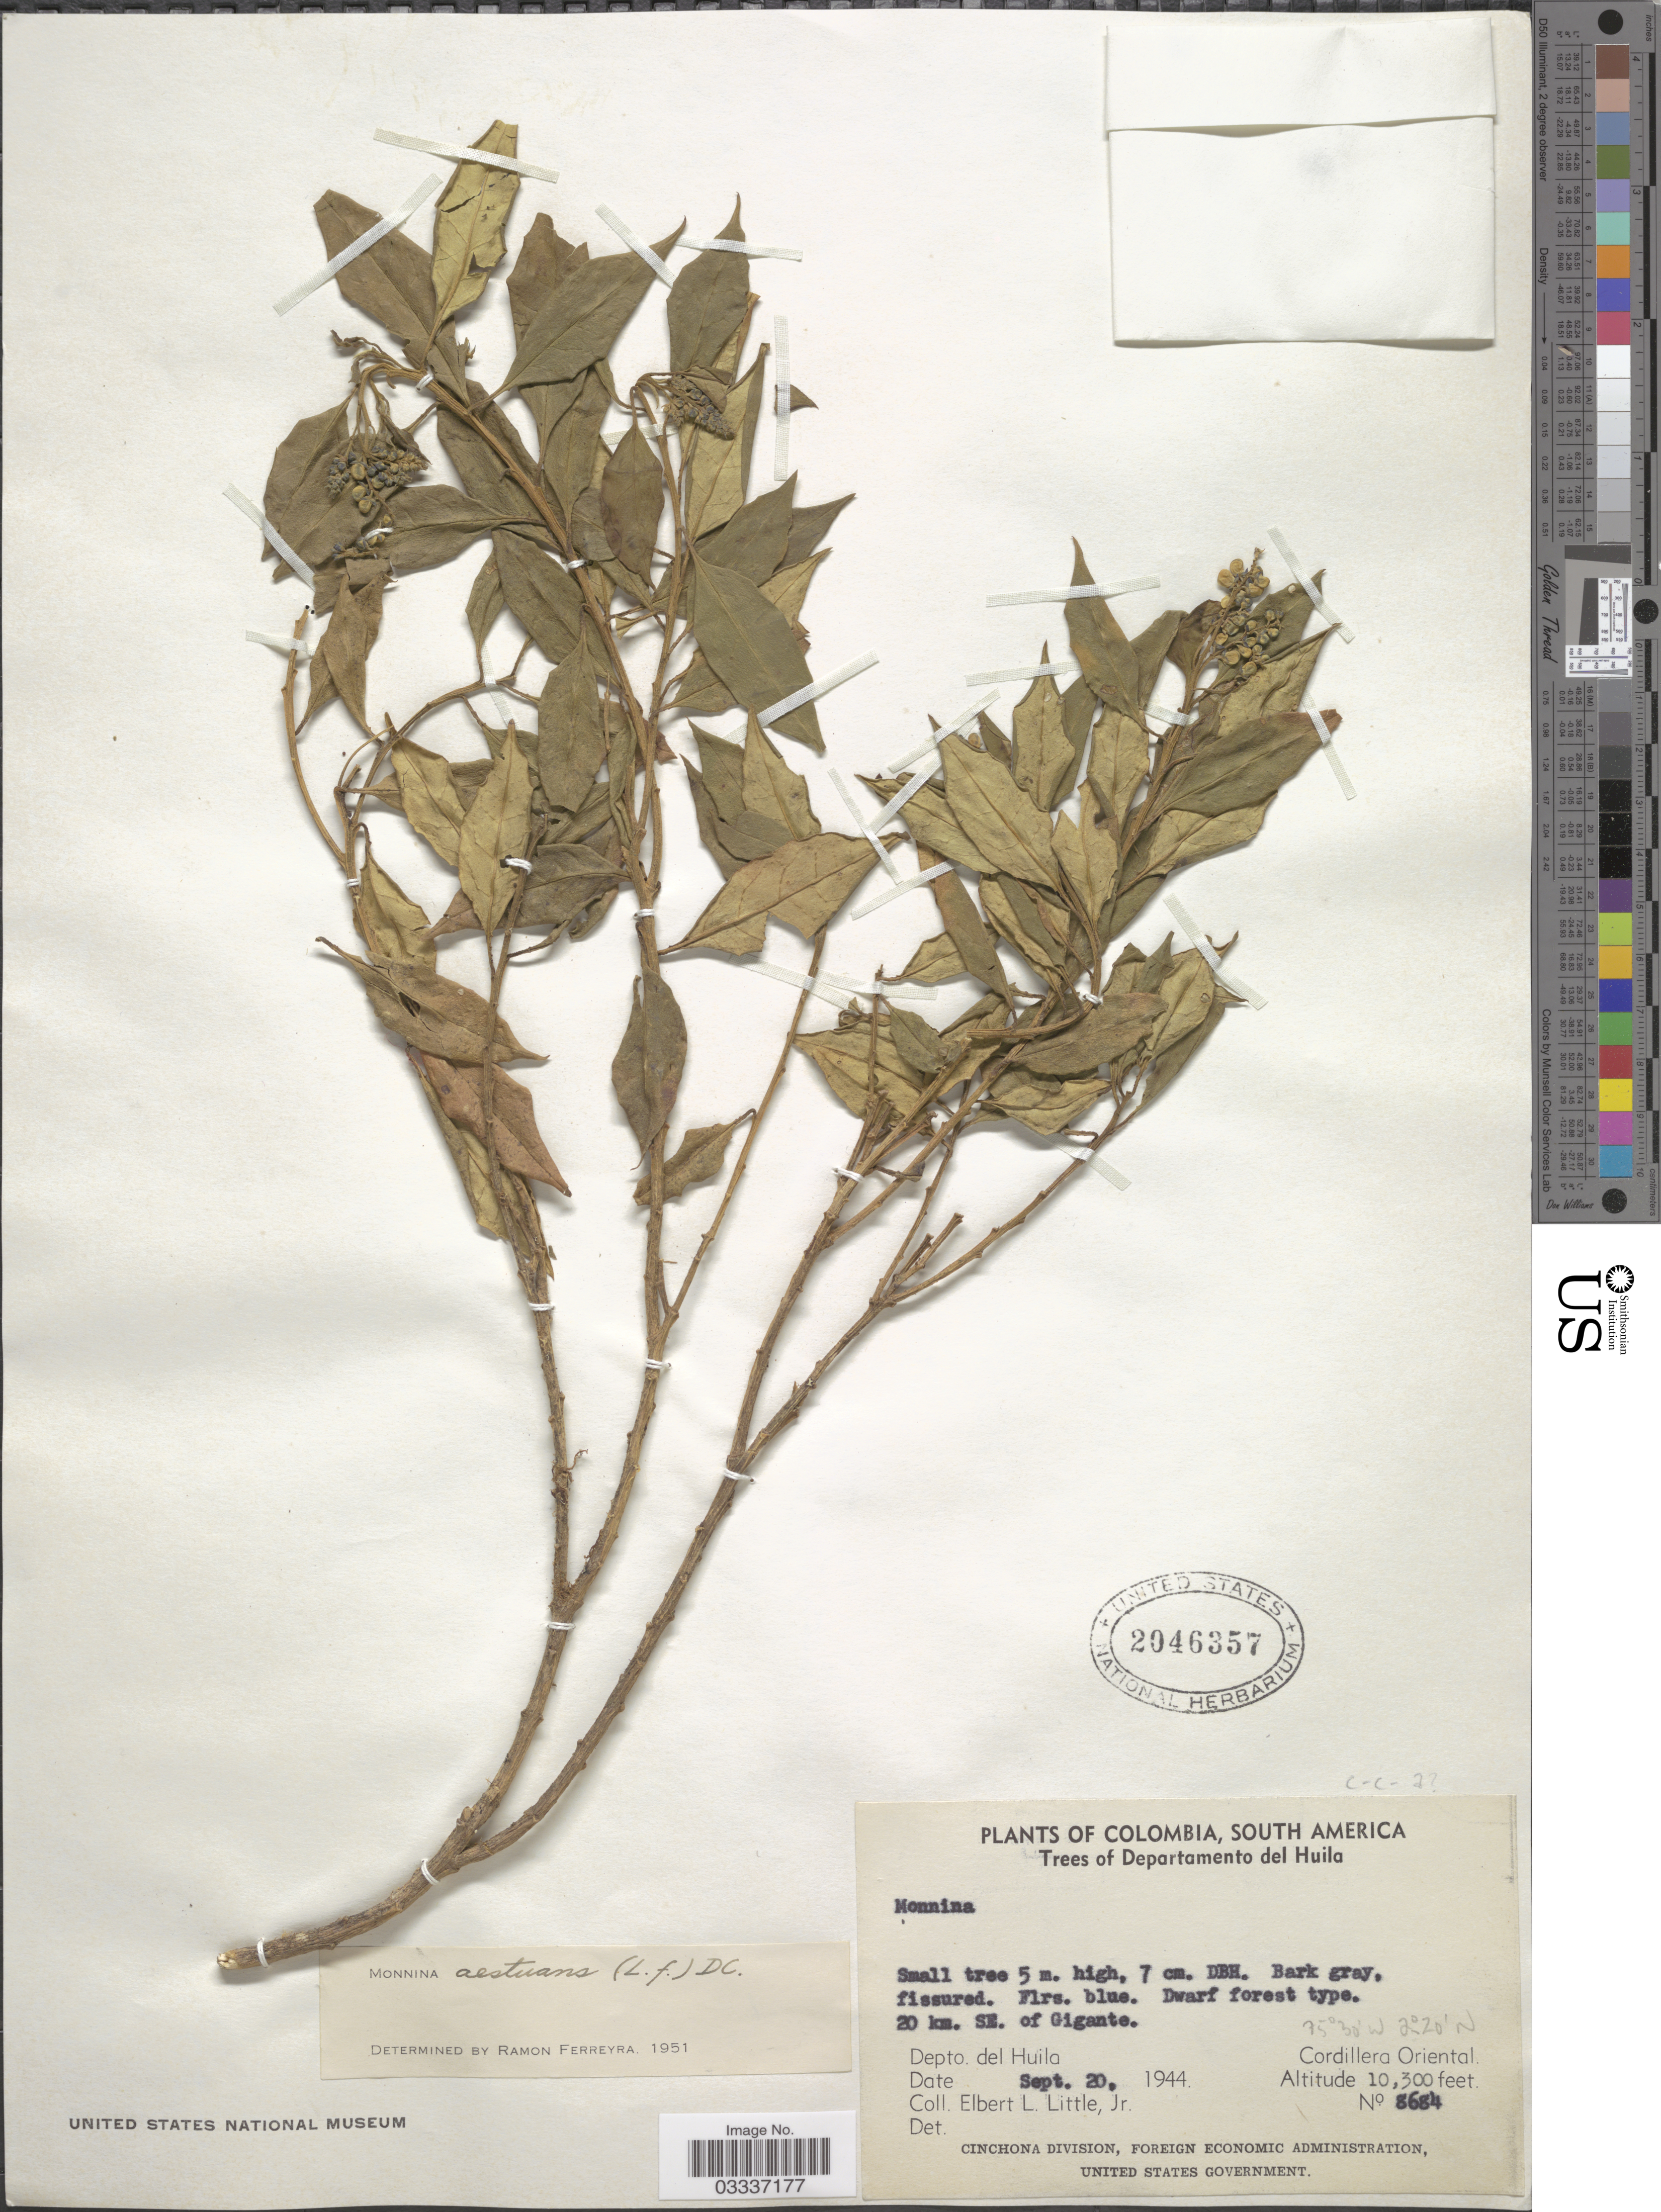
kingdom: Plantae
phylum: Tracheophyta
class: Magnoliopsida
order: Fabales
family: Polygalaceae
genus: Monnina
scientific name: Monnina aestuans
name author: (L. f.) DC.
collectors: E. L. Little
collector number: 8684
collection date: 1944-09-20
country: Colombia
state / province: Huila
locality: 20 km. SE. of Gigante. Depto. del Huila. Cordillera Oriental.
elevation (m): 3139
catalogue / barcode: US 2046357